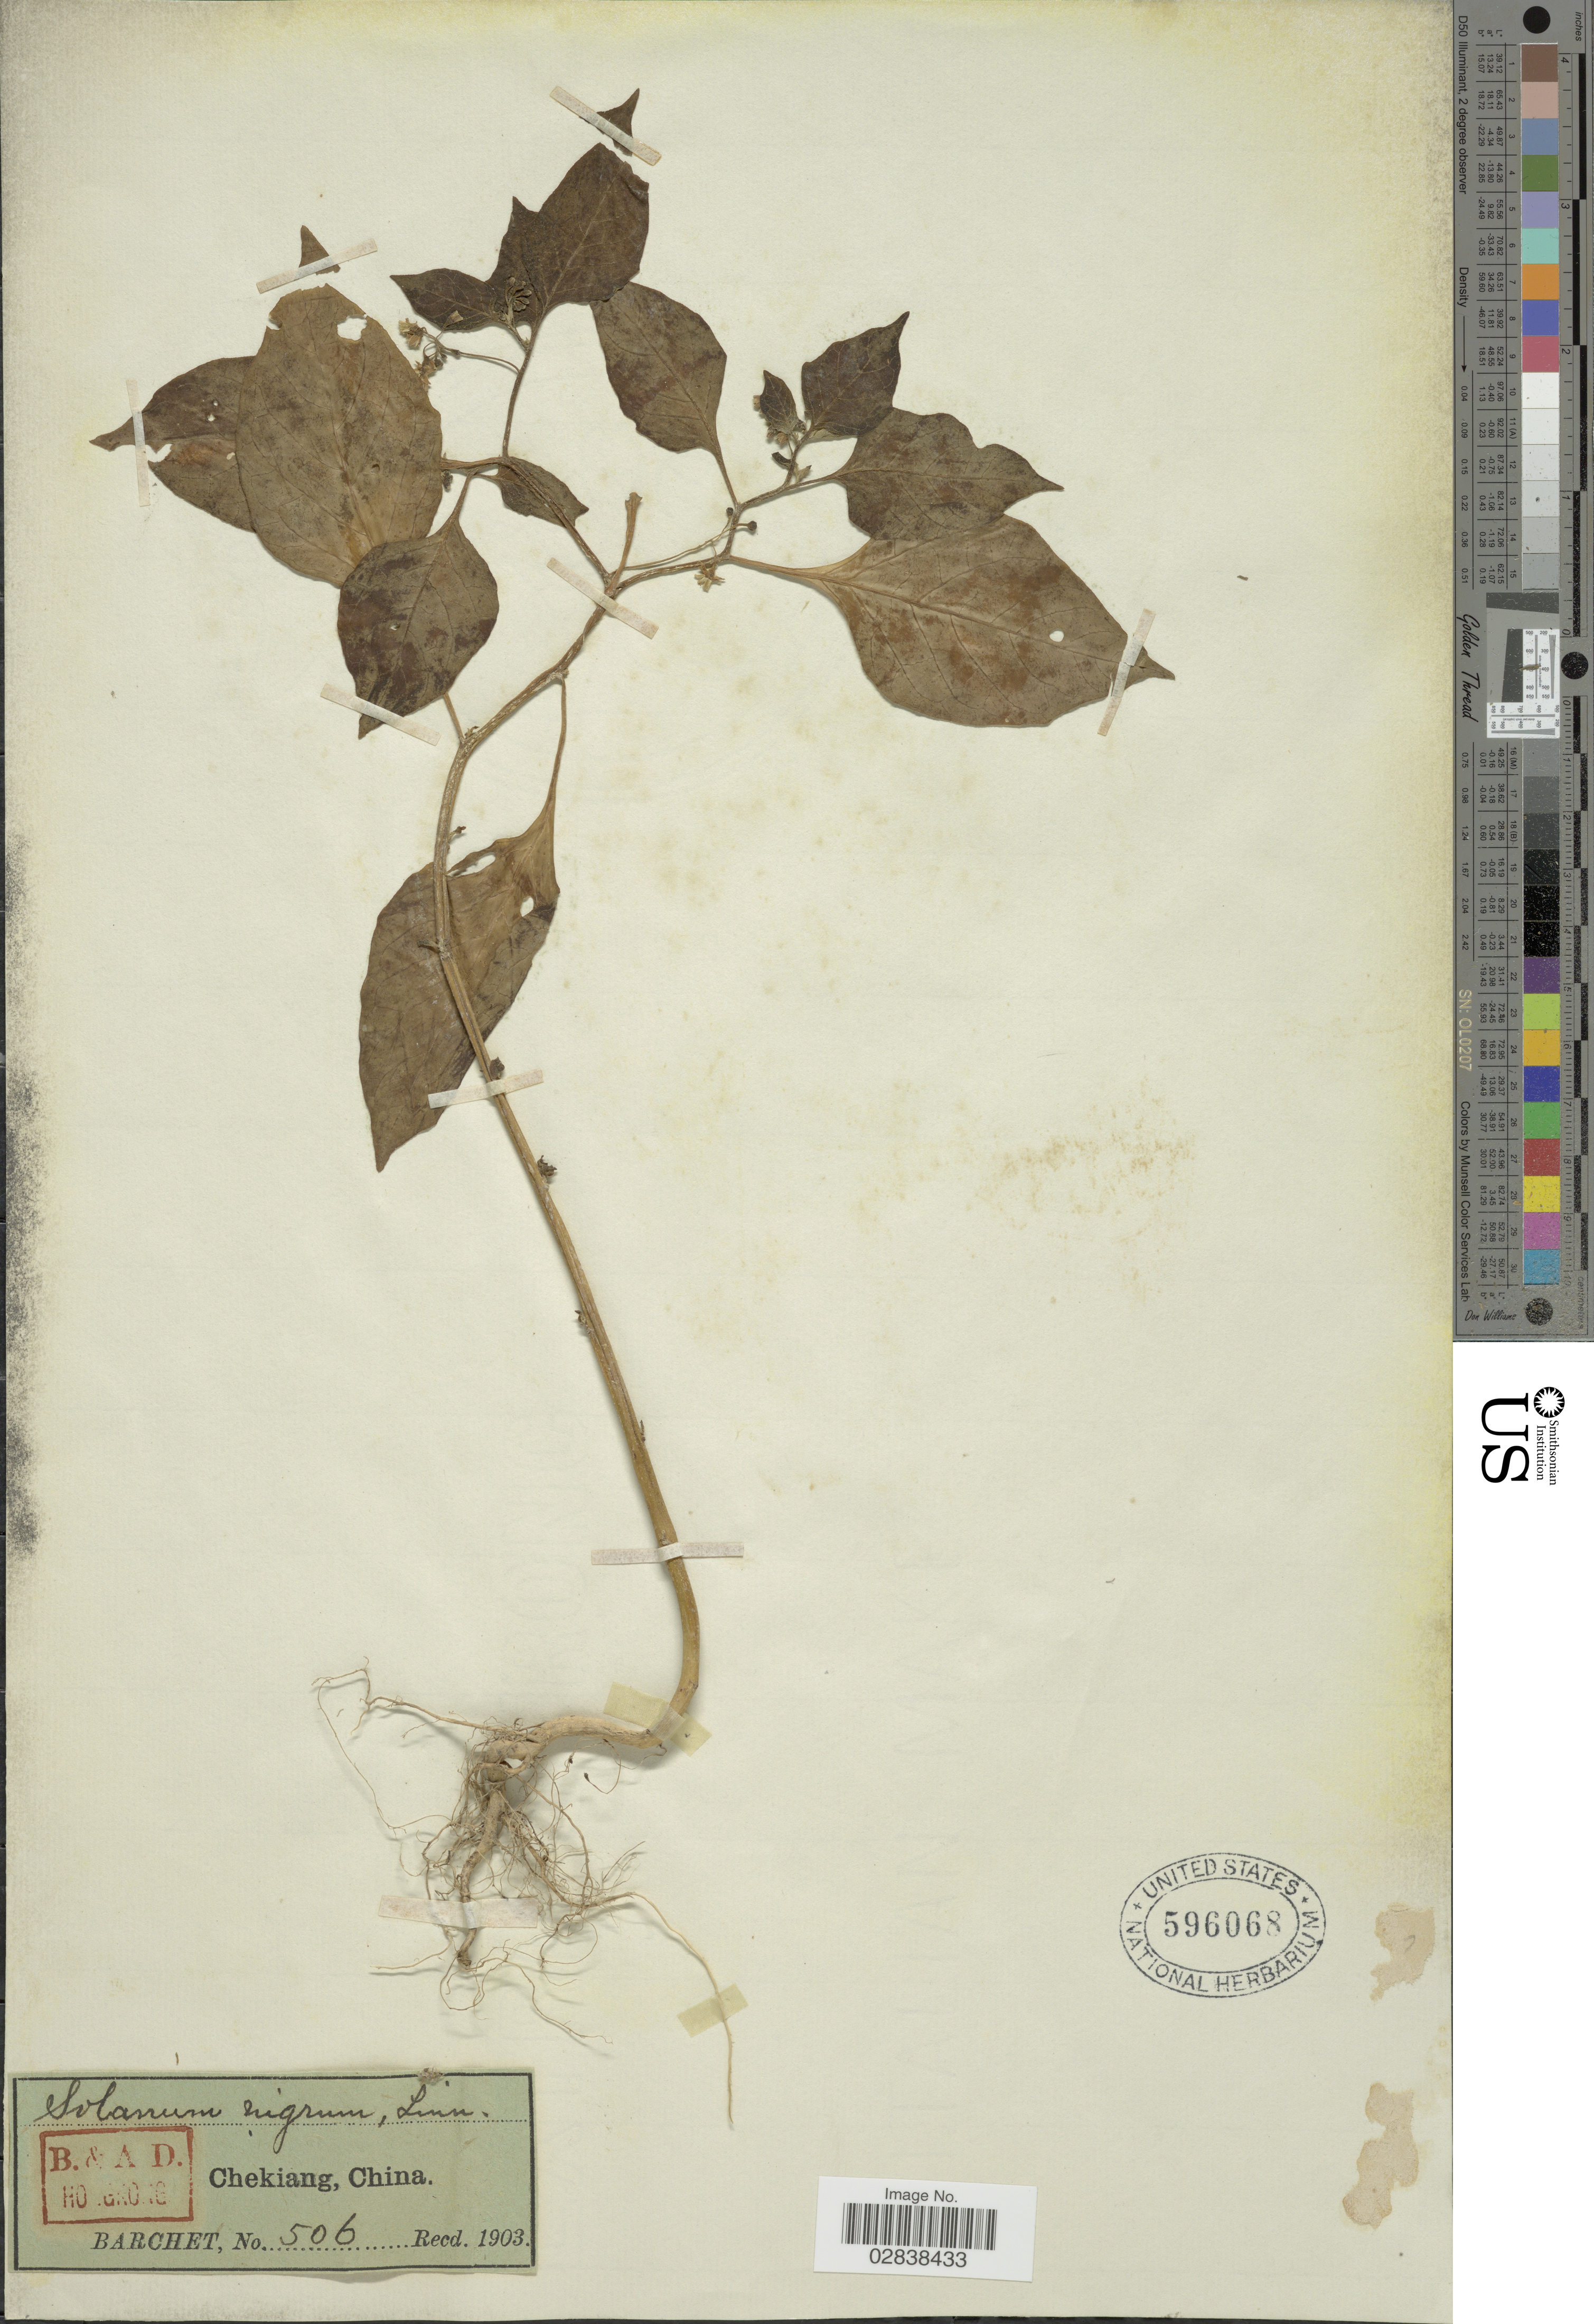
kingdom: Plantae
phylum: Tracheophyta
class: Magnoliopsida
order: Solanales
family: Solanaceae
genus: Solanum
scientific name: Solanum nigrum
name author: L.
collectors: Barchet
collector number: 506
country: China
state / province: Zhejiang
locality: Chekiang, China.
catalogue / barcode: US 596068